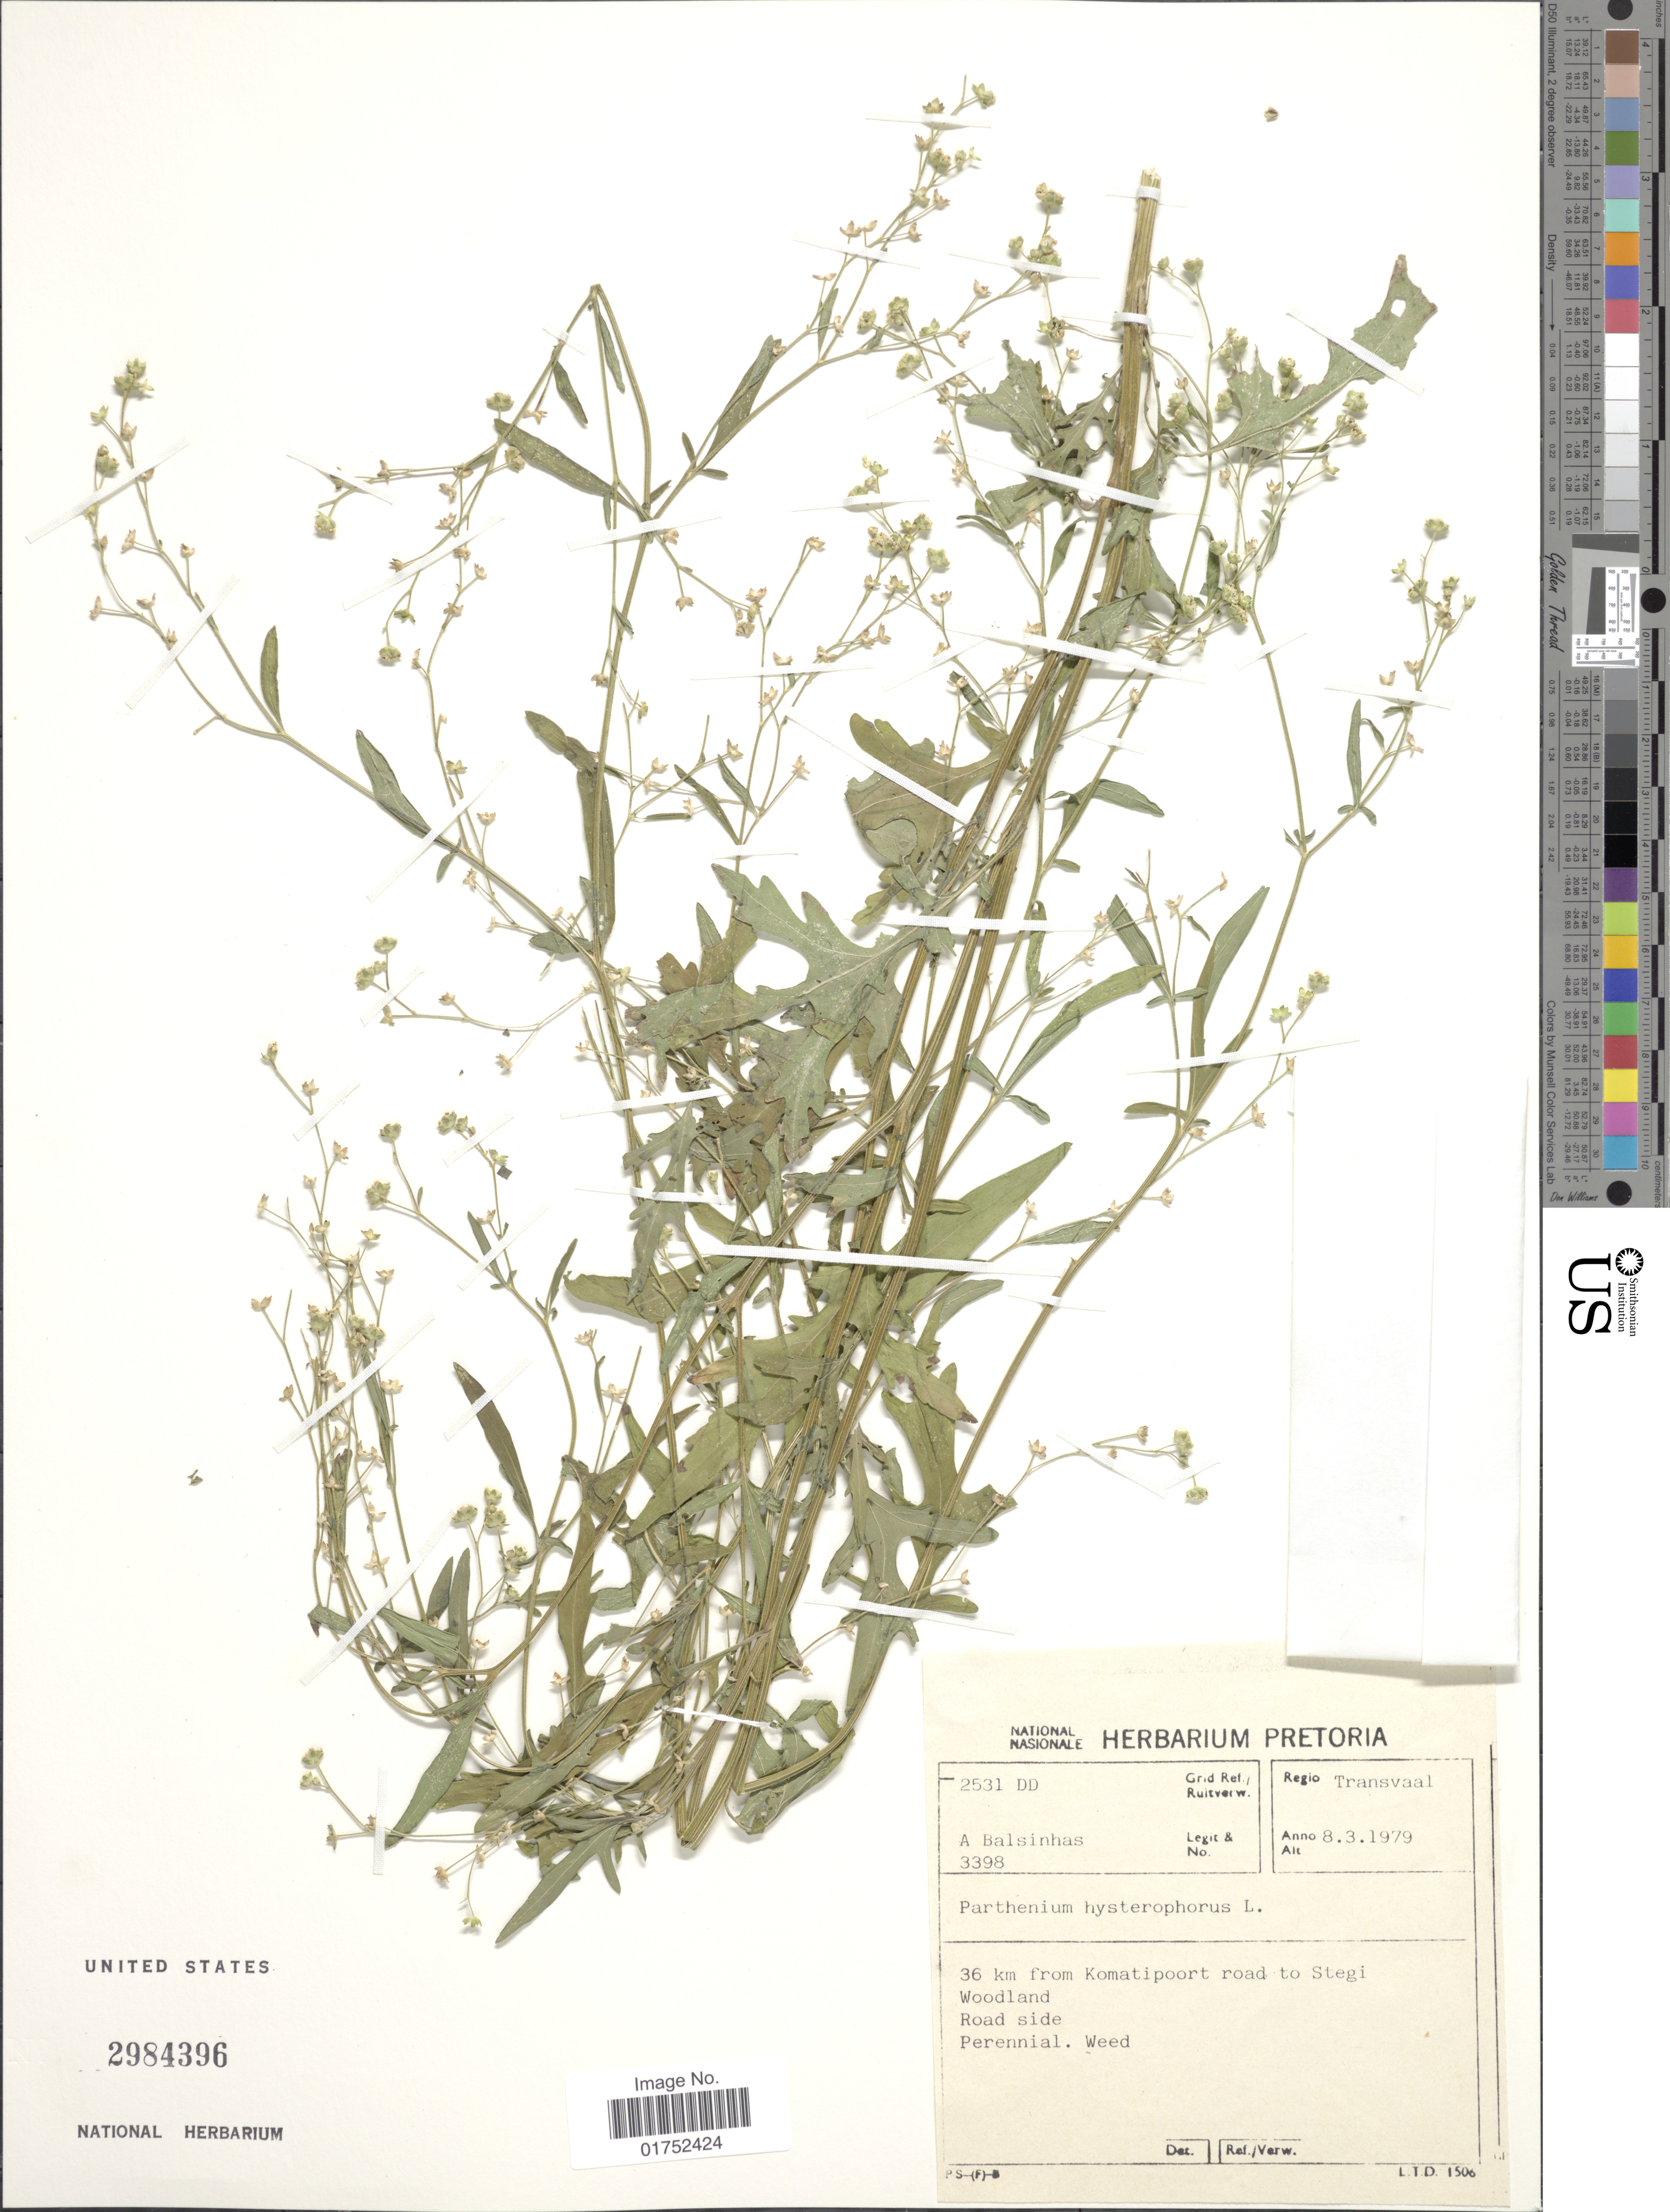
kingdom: Plantae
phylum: Tracheophyta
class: Magnoliopsida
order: Asterales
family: Asteraceae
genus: Parthenium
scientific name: Parthenium hysterophorus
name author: L.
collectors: A. A. Balsinhas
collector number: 3398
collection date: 1979-03-08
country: South Africa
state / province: Mpumalanga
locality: Transvaal, 36 km from Komatipoort roadto Stegi Woodland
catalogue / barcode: US 2984396